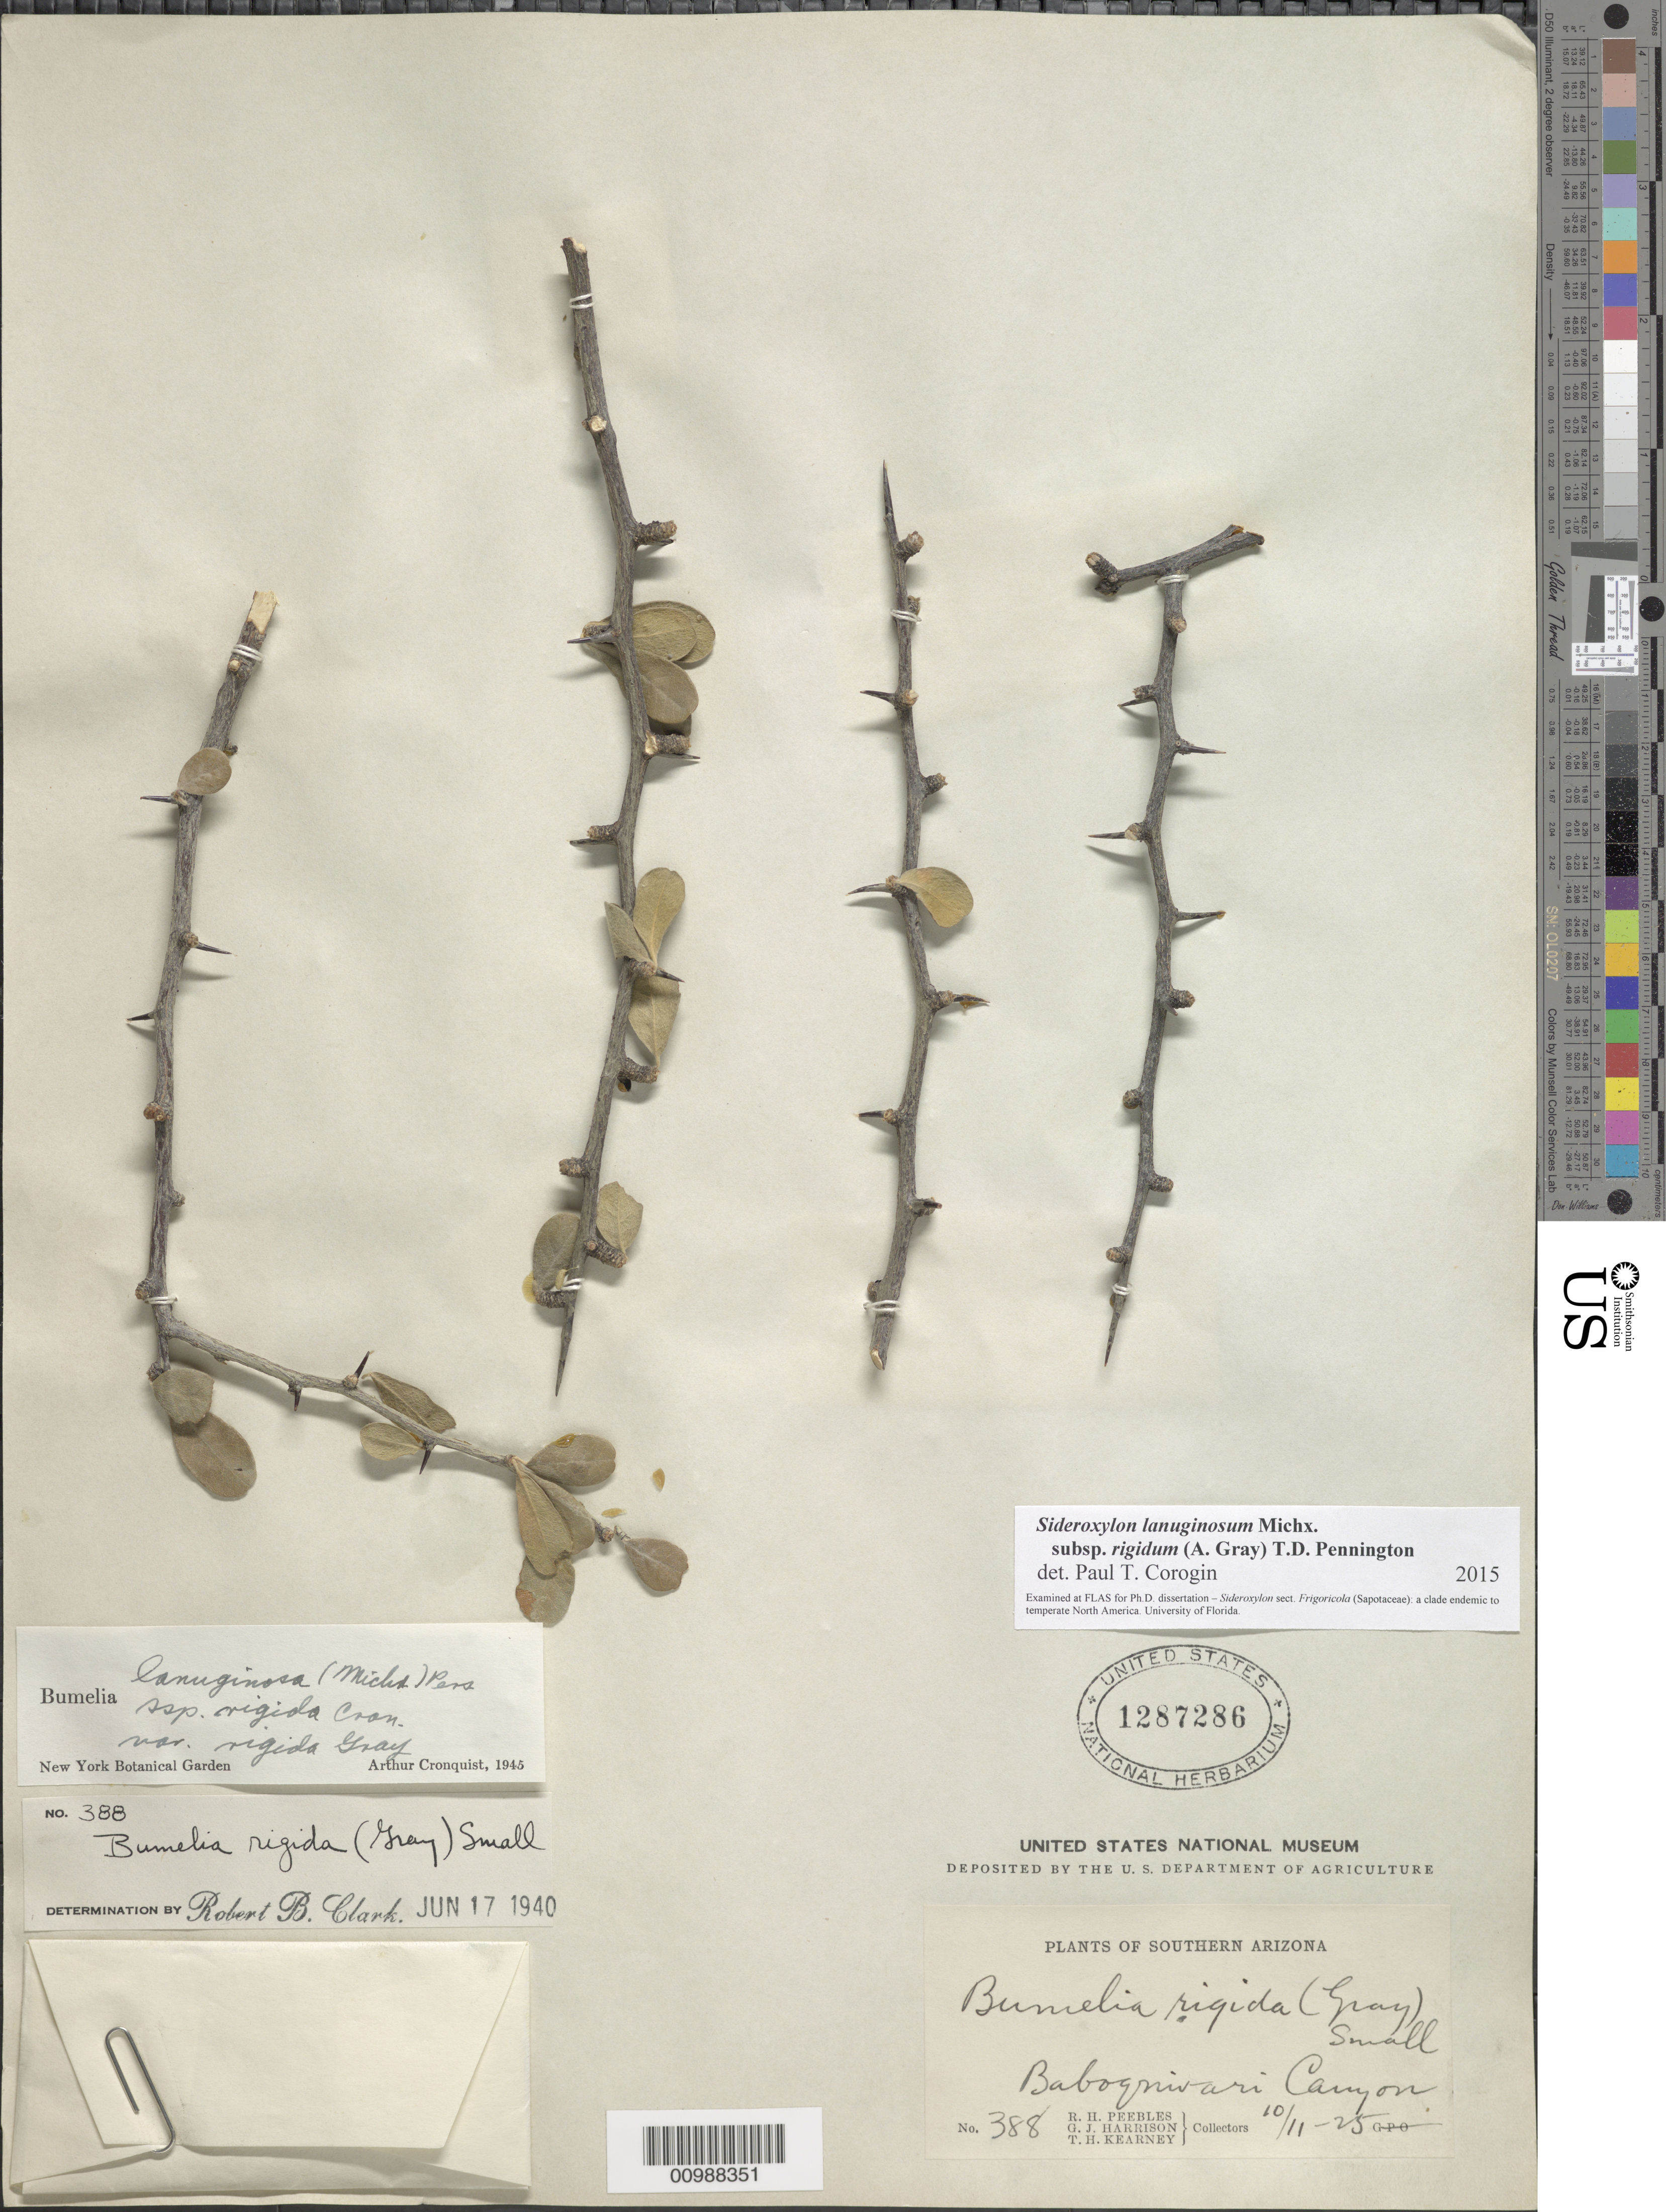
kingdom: Plantae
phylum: Tracheophyta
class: Magnoliopsida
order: Ericales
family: Sapotaceae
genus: Bumelia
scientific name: Bumelia lanuginosa var. rigida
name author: A. Gray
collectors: R. H. Peebles & G. J. Harrison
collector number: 388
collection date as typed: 11 Oct 1925 or 10 Nov 1925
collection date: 1925-10-11/1925-11-10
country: United States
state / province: Arizona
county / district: Pima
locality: Baboquivari Canyon.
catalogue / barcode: US 1287286